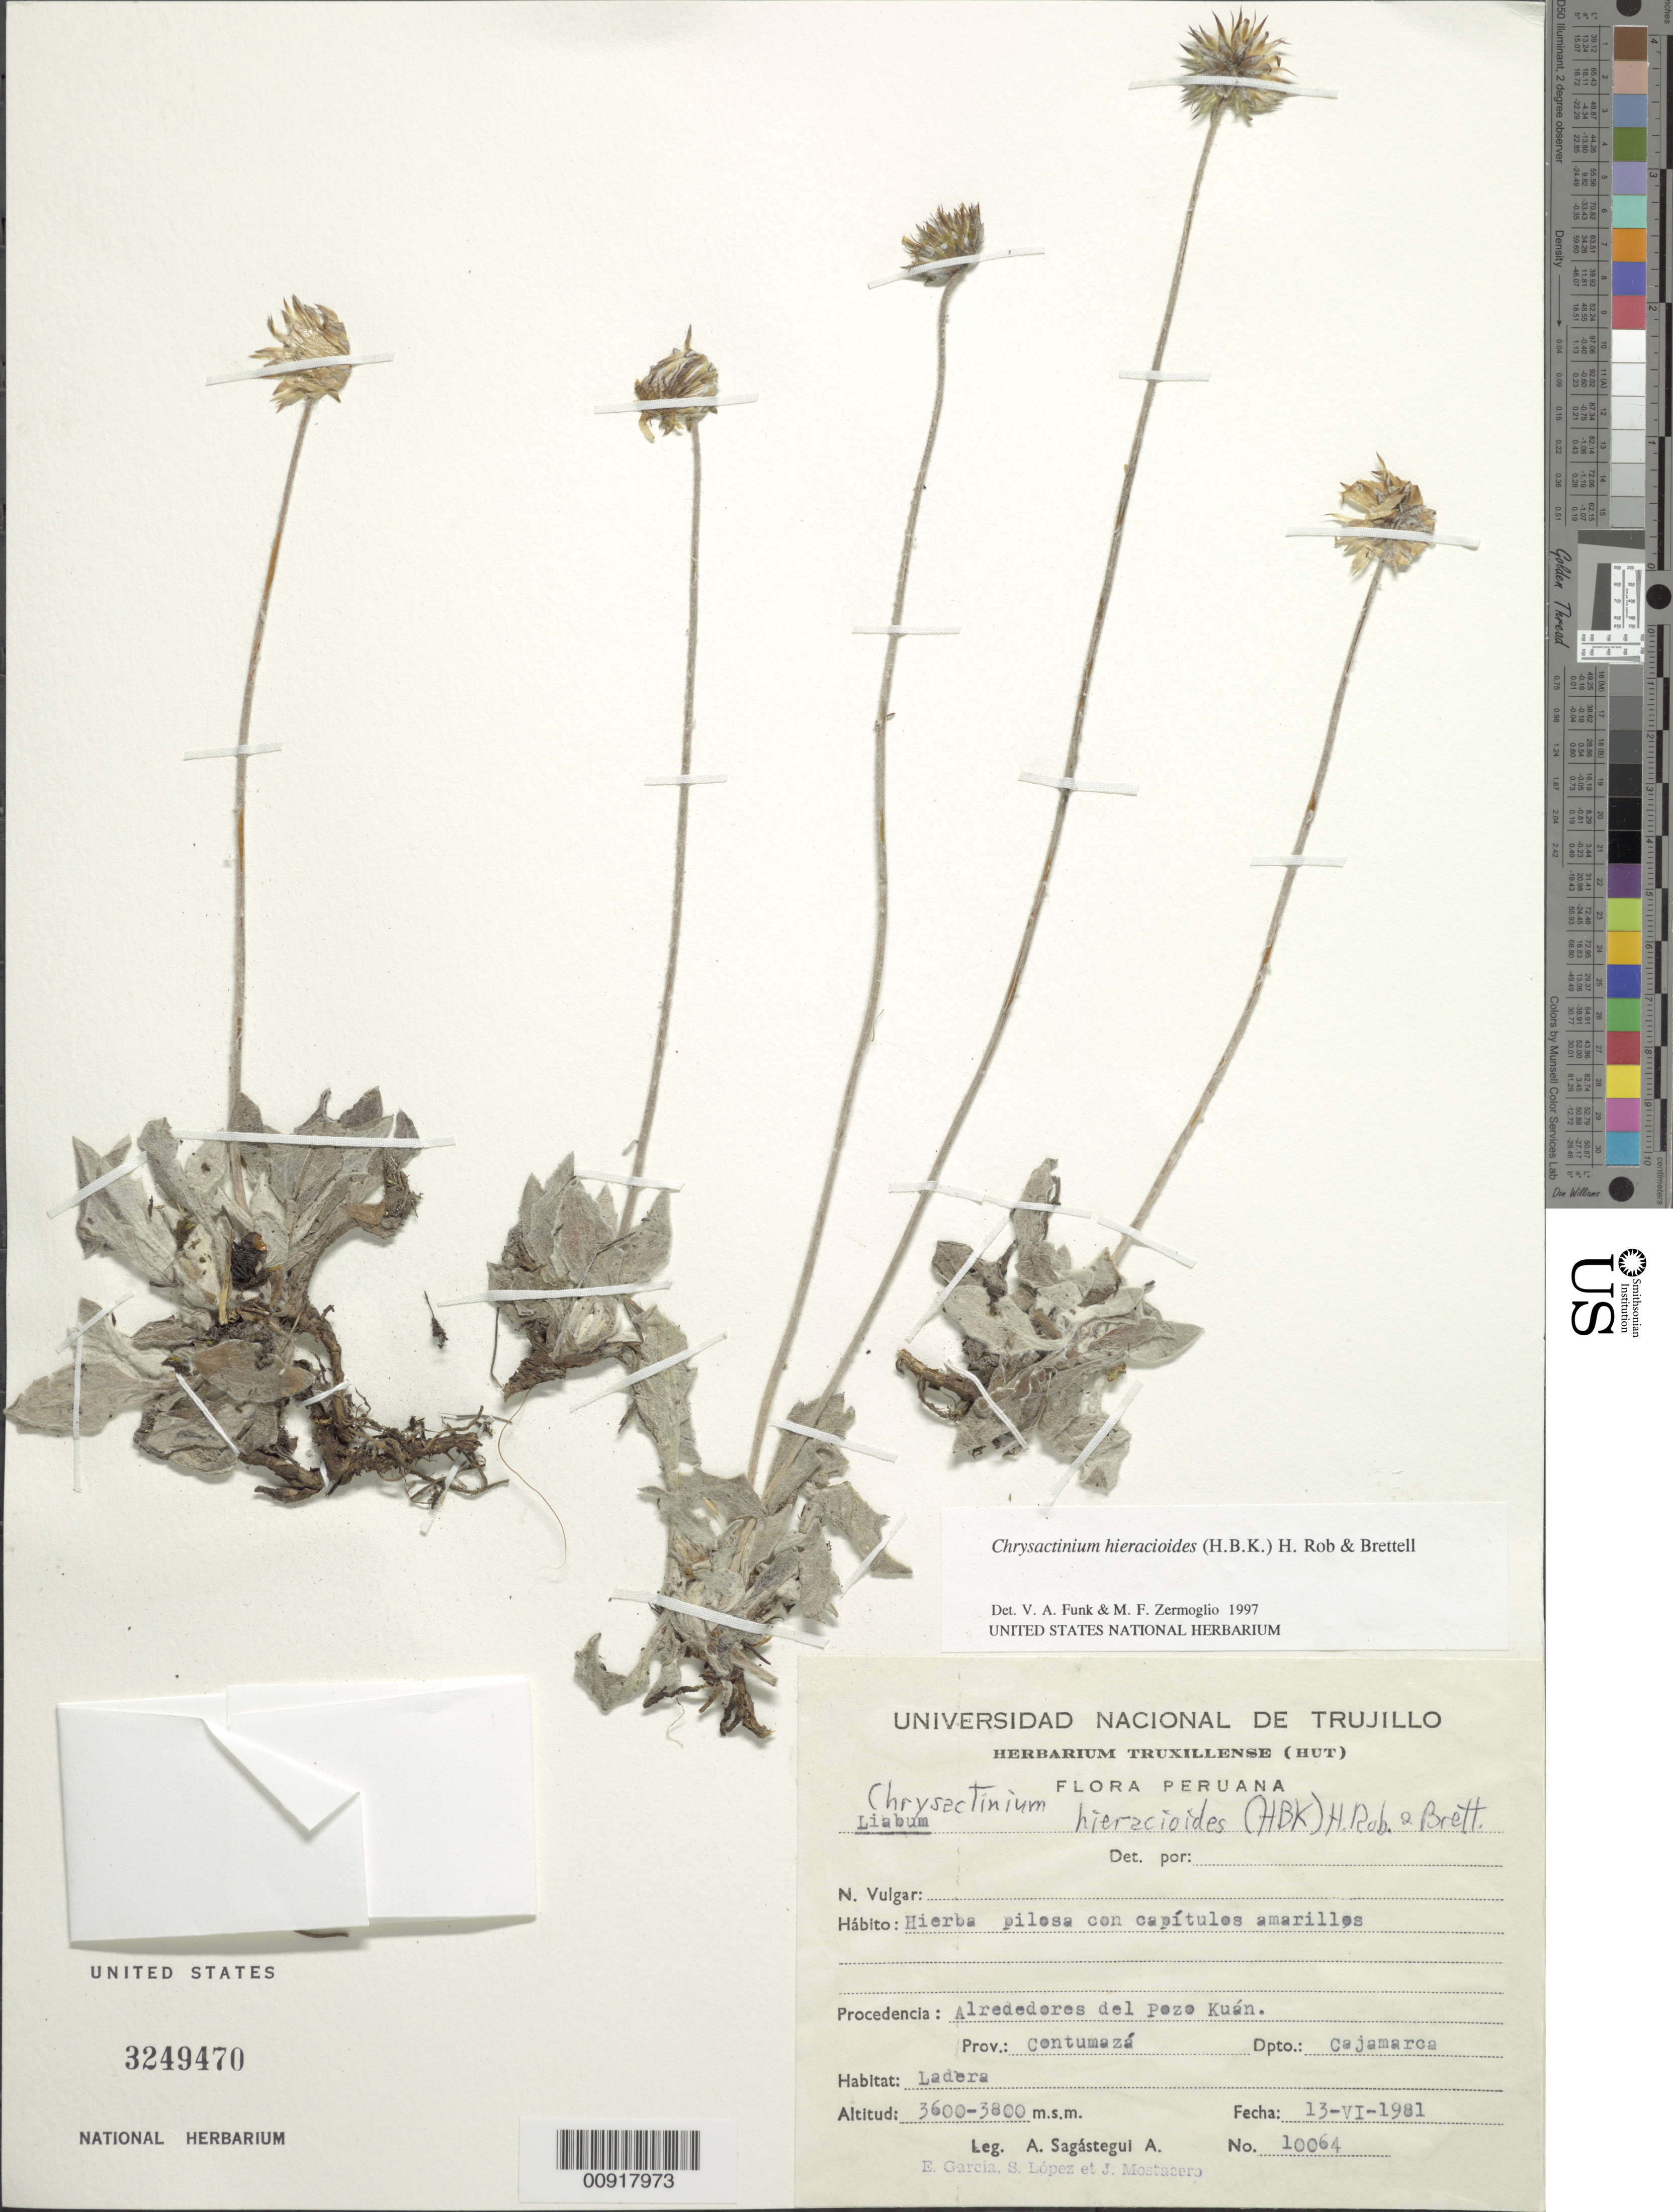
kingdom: Plantae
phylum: Tracheophyta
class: Magnoliopsida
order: Asterales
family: Asteraceae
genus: Chrysactinium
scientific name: Chrysactinium hieracioides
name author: (Kunth) H. Rob. & Brettell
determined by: Funk, V. A.; Zermoglio, M. F.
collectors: A. Sagástegui A., E. Garcia, S. Lopez & J. Mostacero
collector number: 10064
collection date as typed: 13 June 1981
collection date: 1981-06-13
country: Peru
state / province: Cajamarca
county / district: Contumazá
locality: Prov. Contumazá, Dpto. Cajamarca, Pozo Kuán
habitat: Ladera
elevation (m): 3600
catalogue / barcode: US 3249470